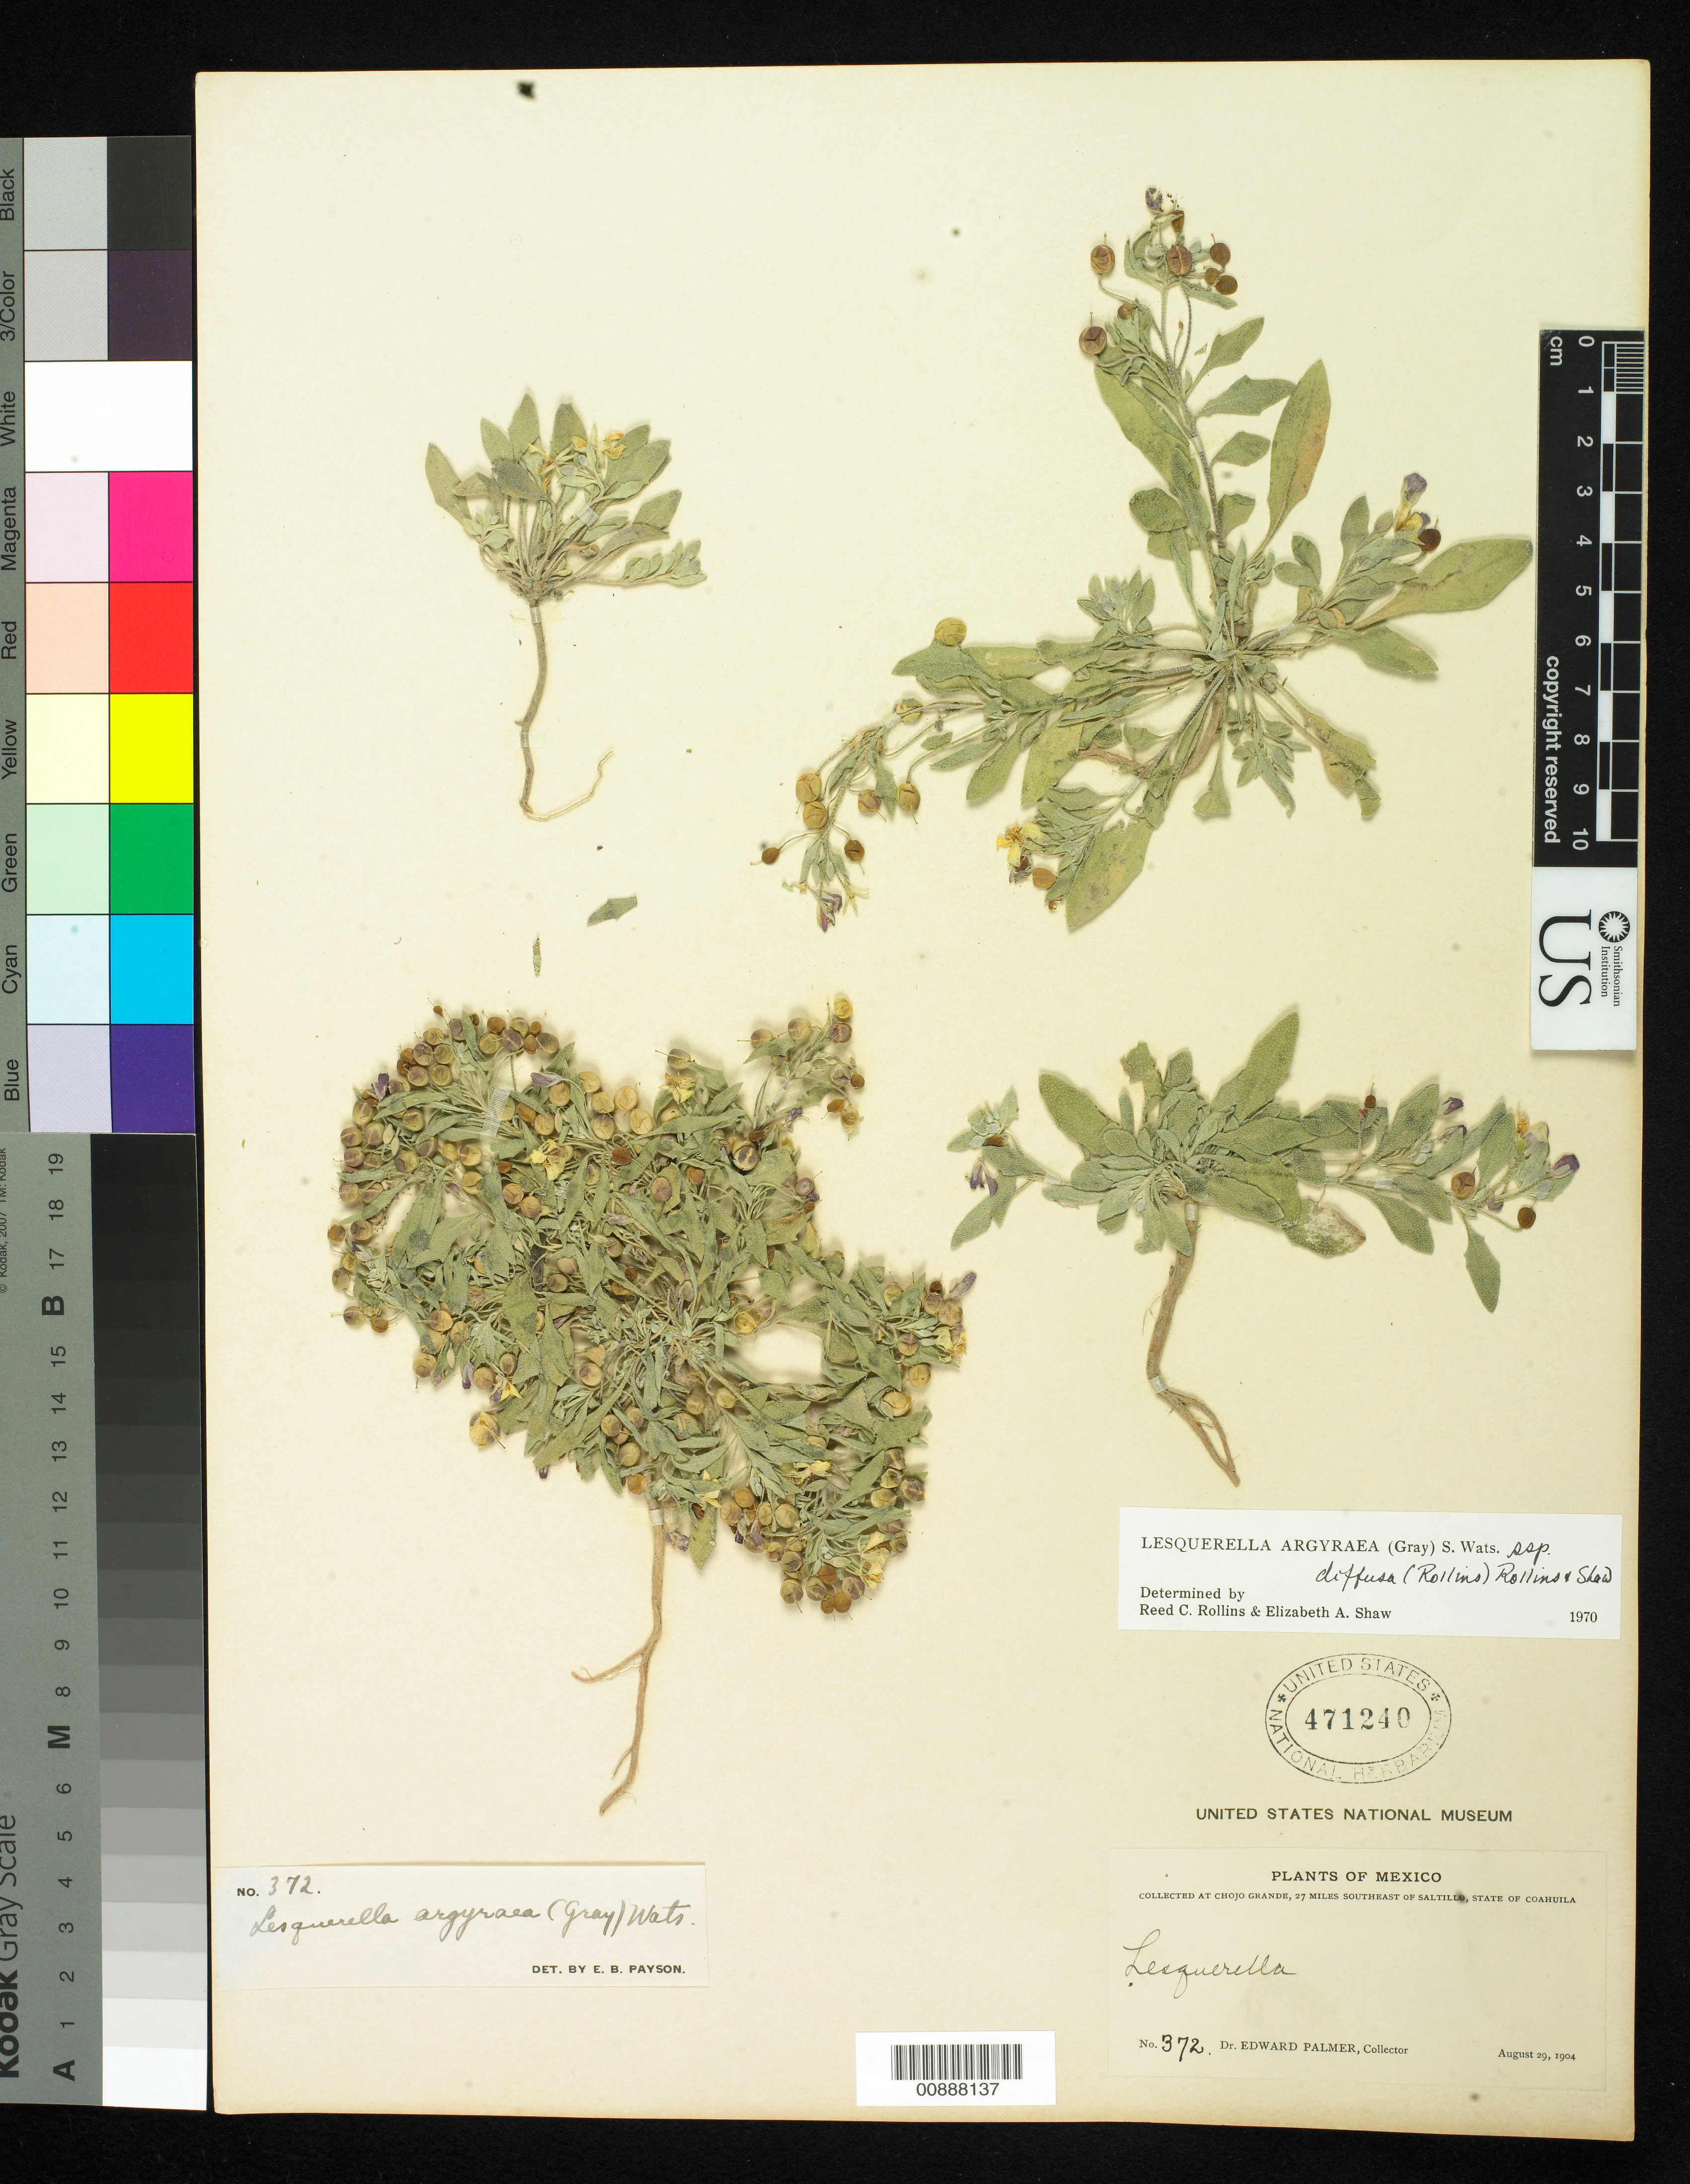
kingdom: Plantae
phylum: Tracheophyta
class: Magnoliopsida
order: Brassicales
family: Brassicaceae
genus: Lesquerella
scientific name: Lesquerella argyraea subsp. diffusa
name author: (Rollins) Rollins & E.A. Shaw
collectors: E. Palmer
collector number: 372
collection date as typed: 29 Aug 1904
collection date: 1904-08-29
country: Mexico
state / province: Coahuila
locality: Chojo Grande, 27 miles southeast of Saltillo, Coahuila.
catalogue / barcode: US 471240